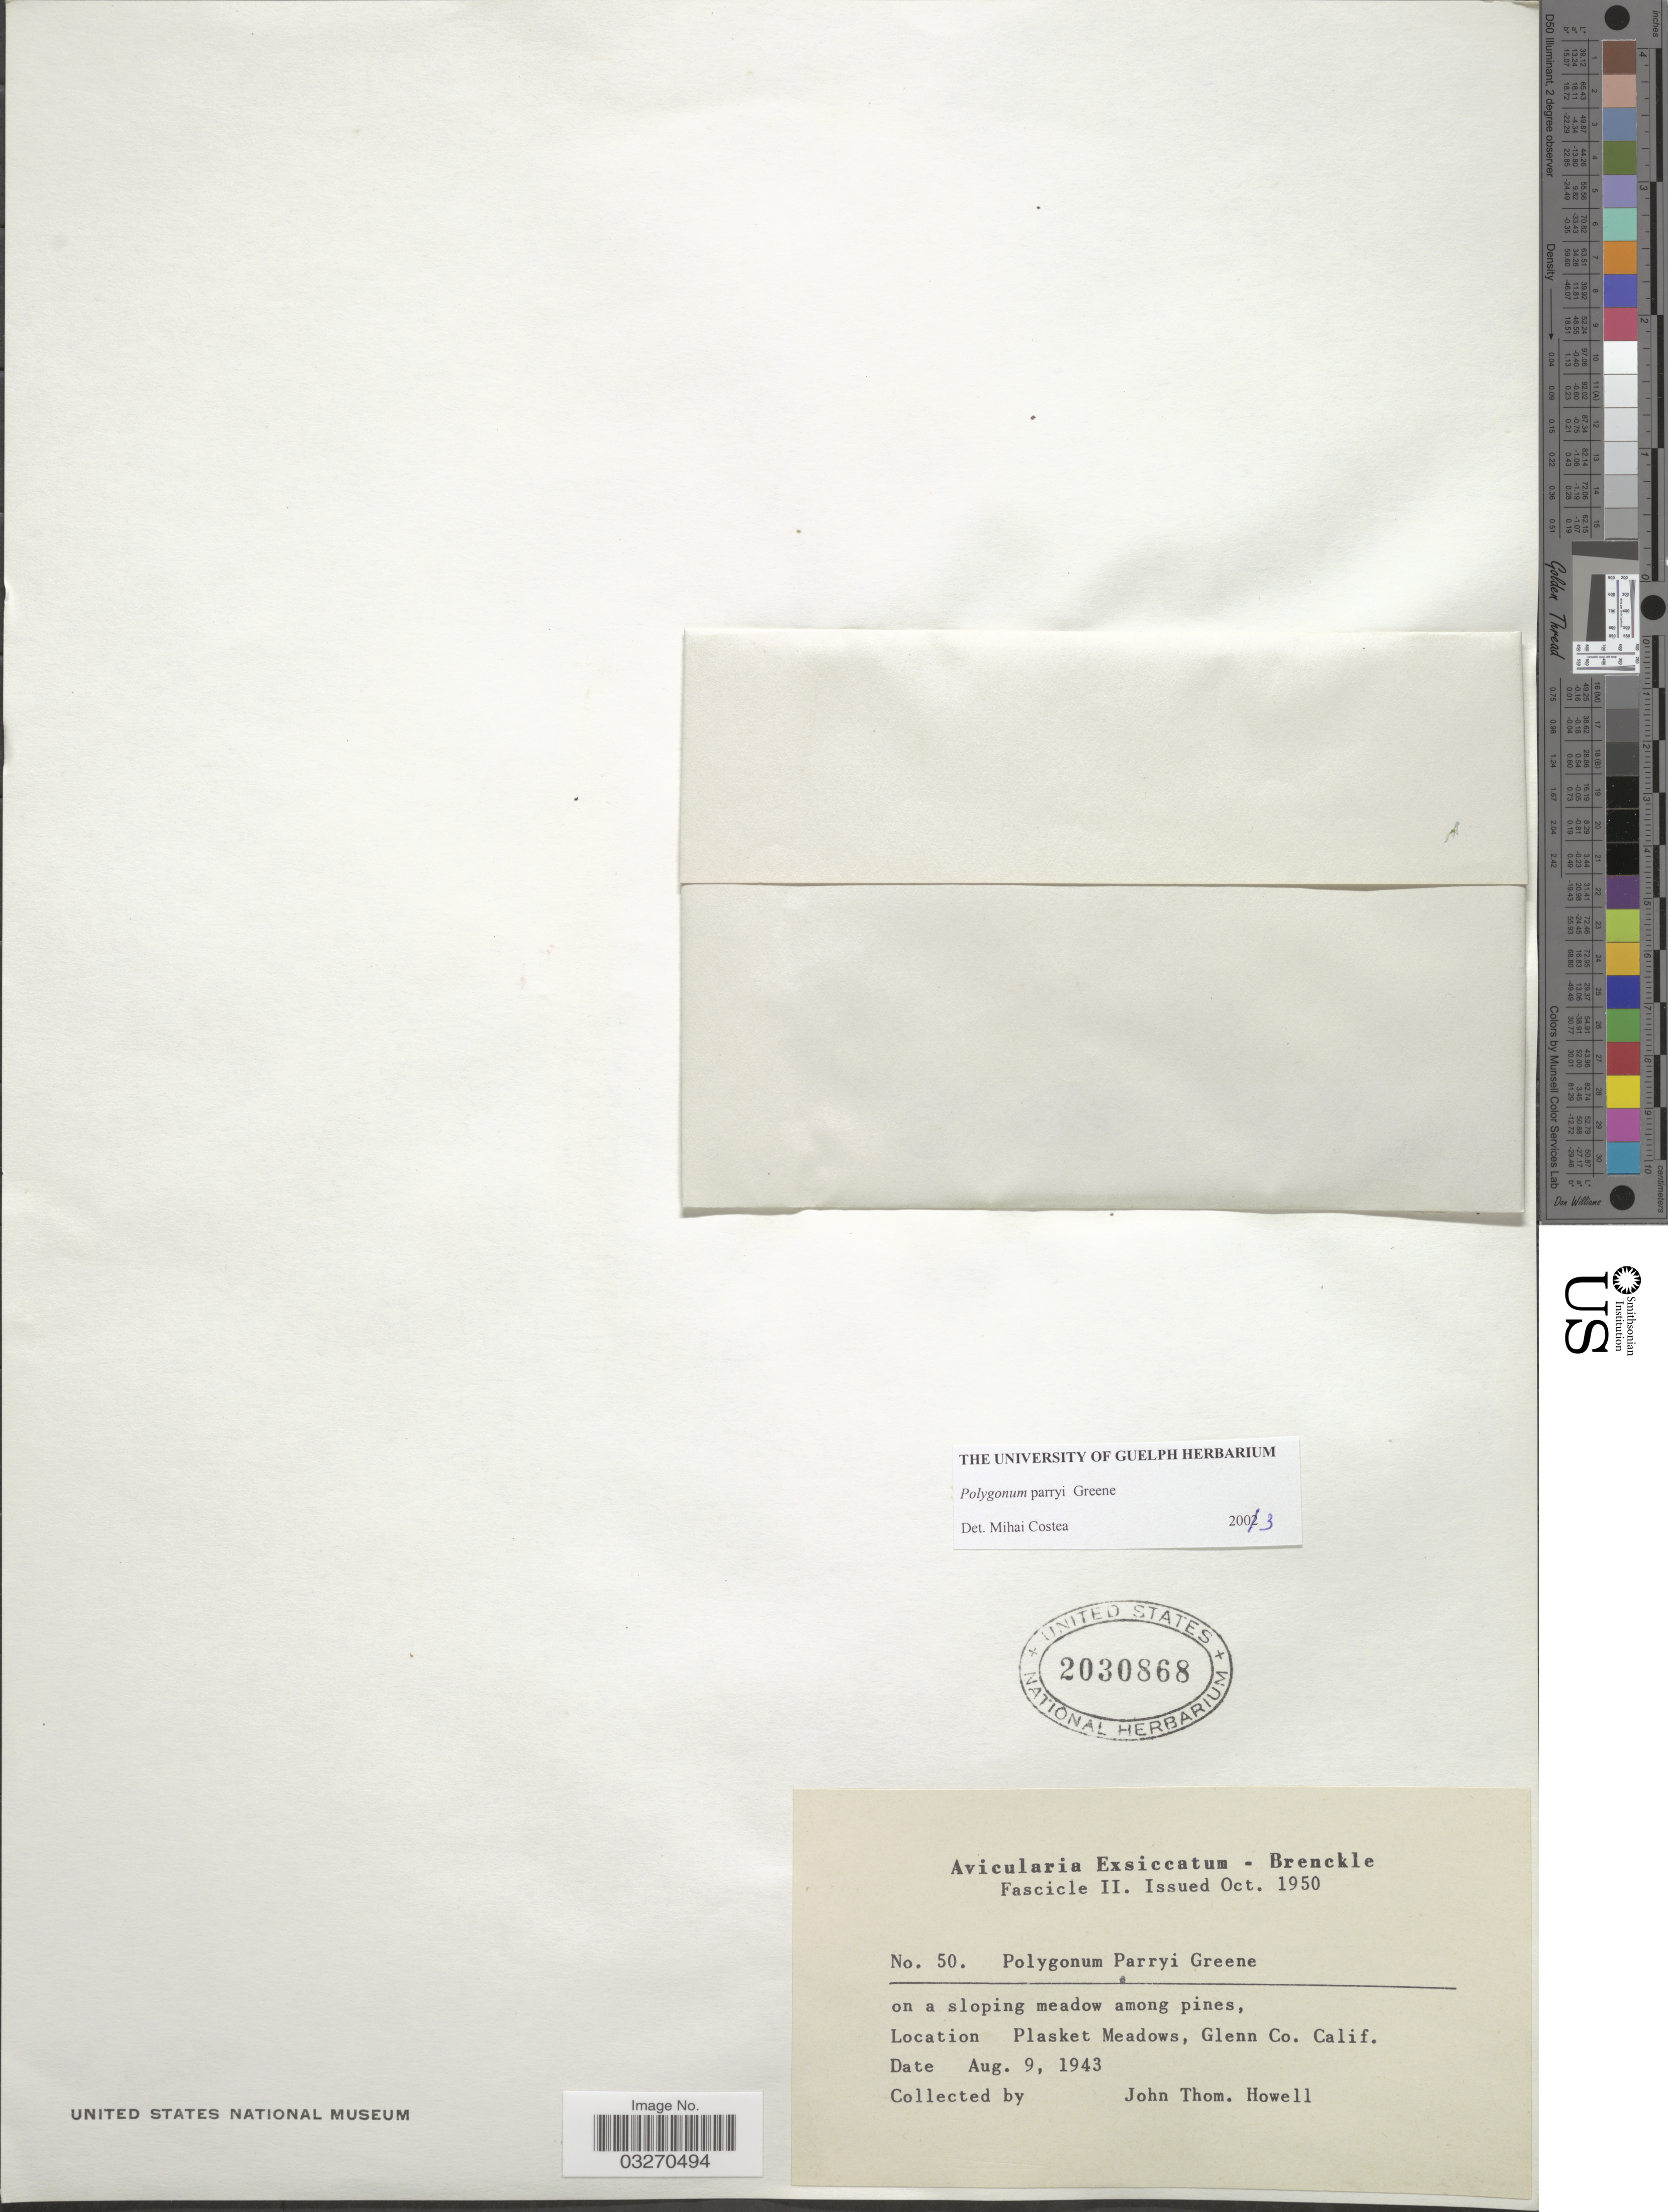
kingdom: Plantae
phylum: Tracheophyta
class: Magnoliopsida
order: Caryophyllales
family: Polygonaceae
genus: Polygonum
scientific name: Polygonum parryi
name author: Greene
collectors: J. T. Howell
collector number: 50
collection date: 1943-08-09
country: United States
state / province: California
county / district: Glenn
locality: Plasket Meadows, Glenn Co.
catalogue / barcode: US 2030868